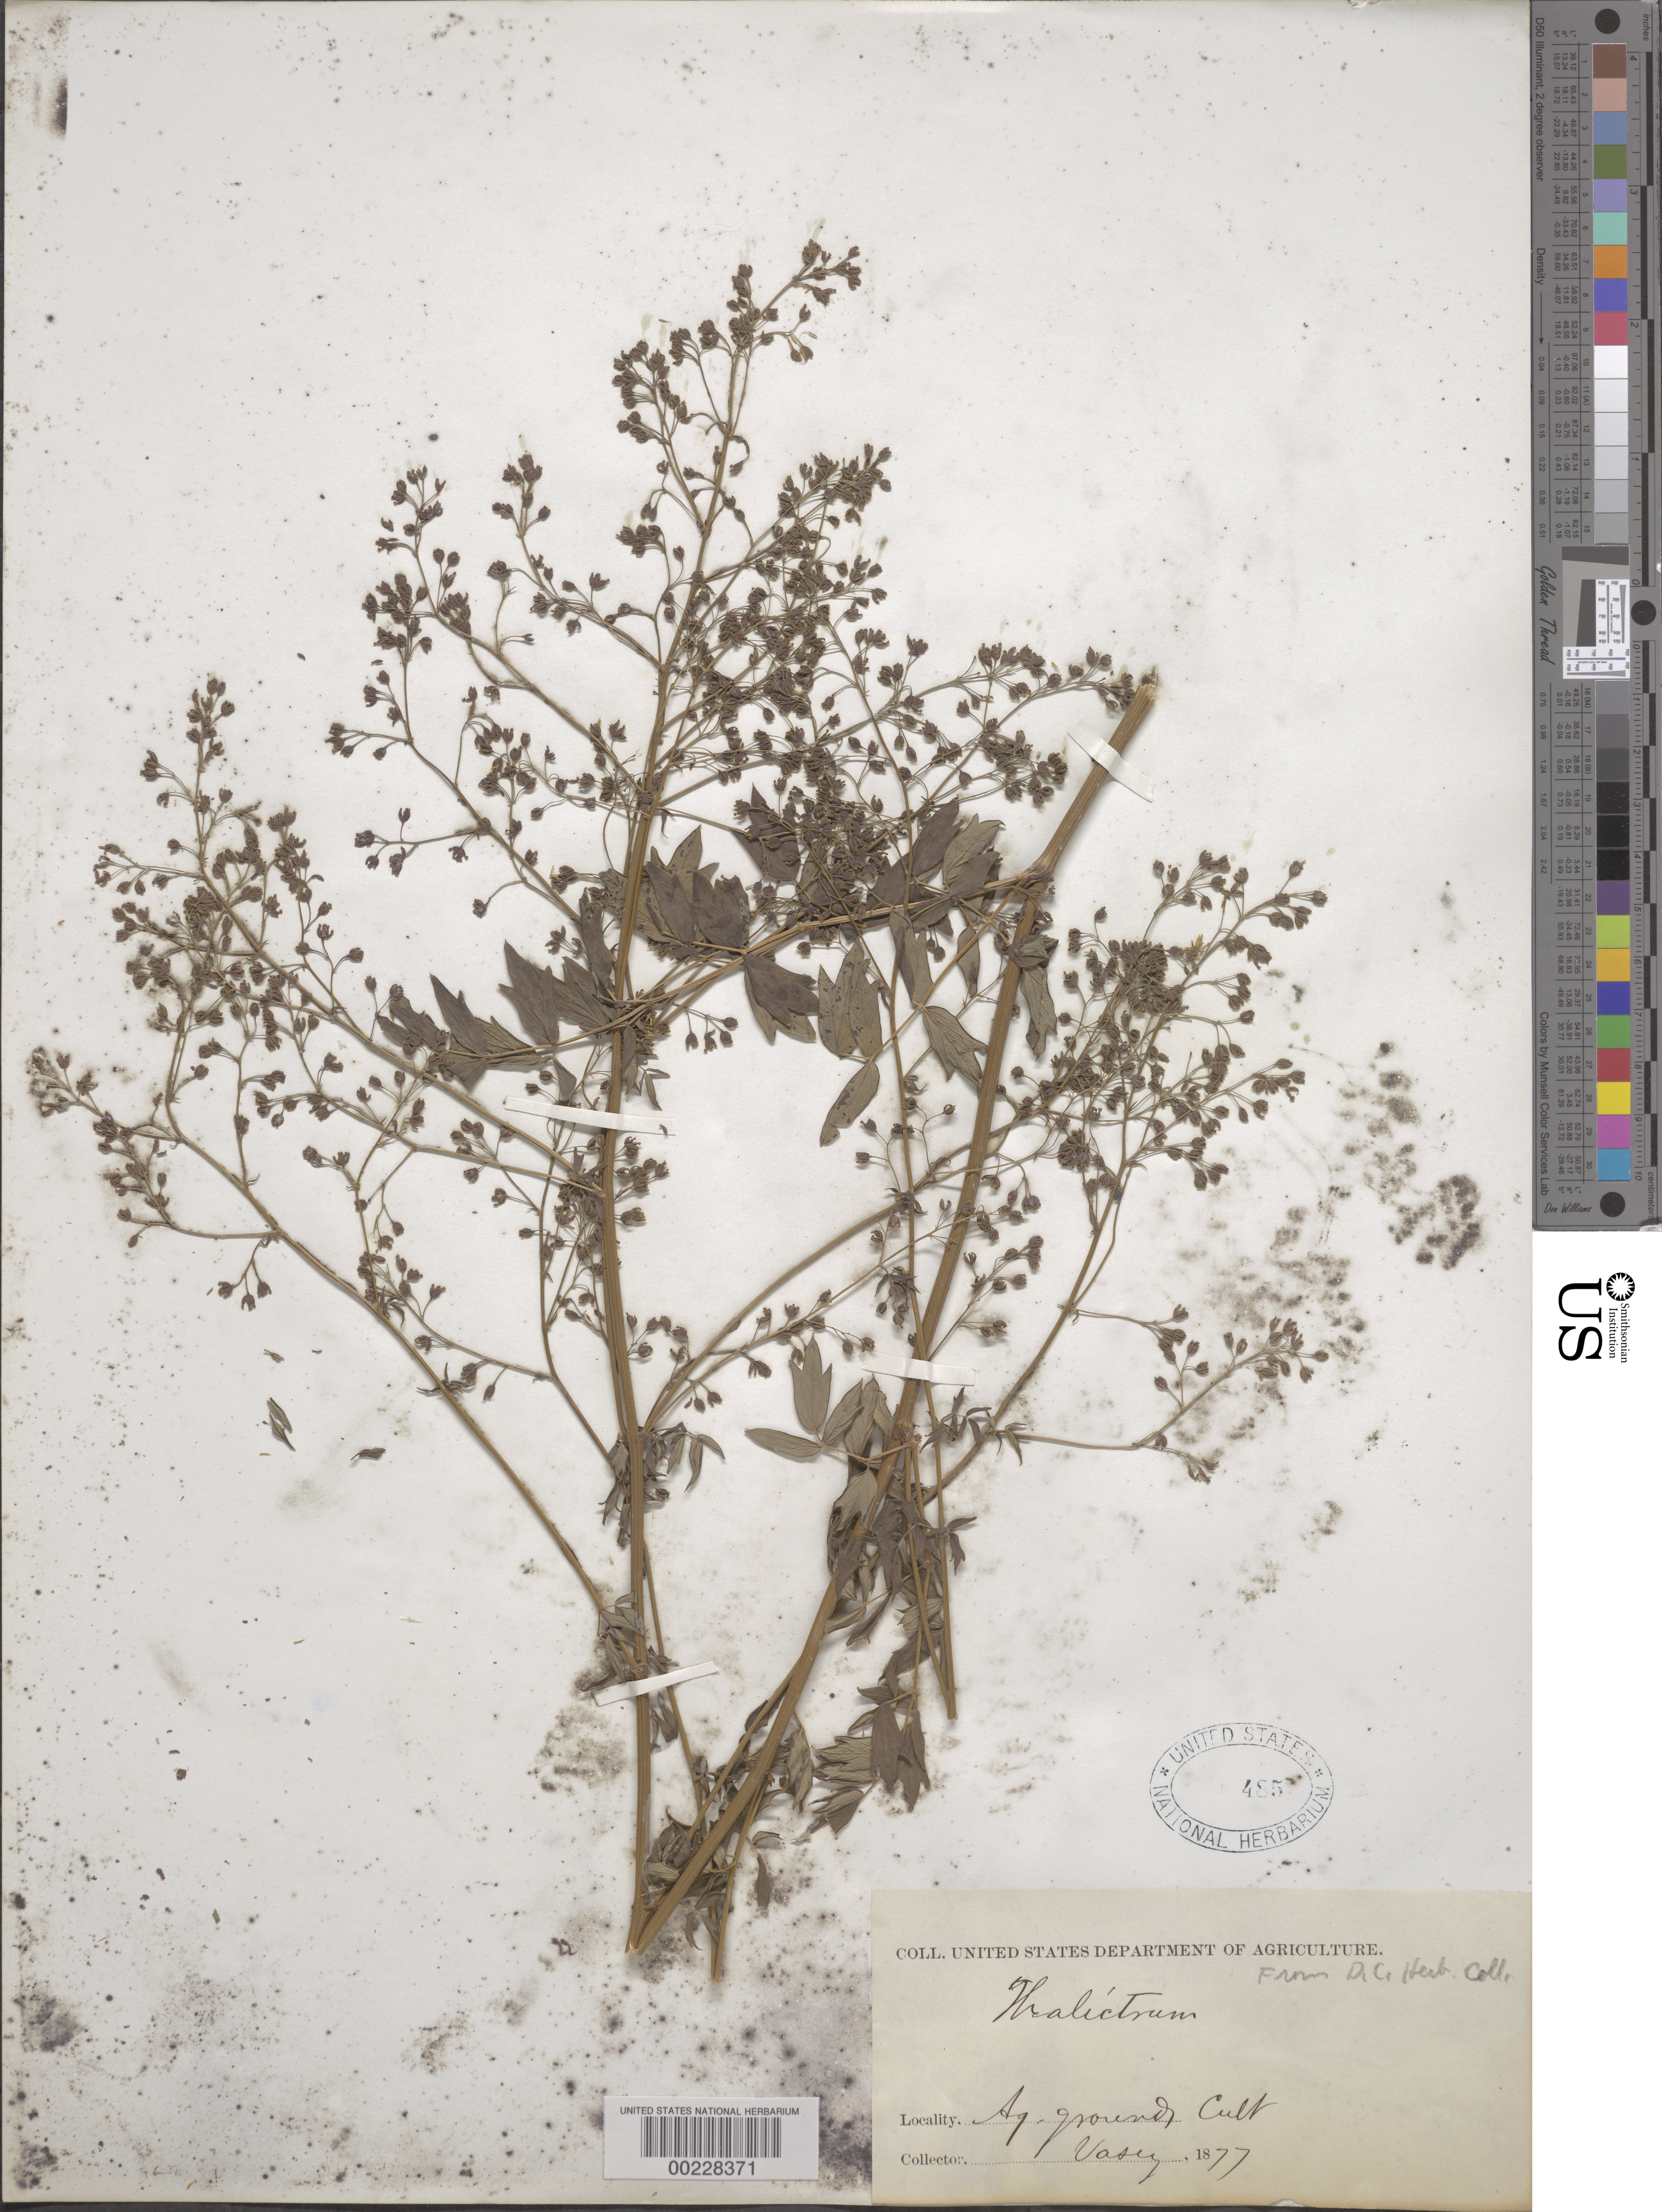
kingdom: Plantae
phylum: Tracheophyta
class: Magnoliopsida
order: Ranunculales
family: Ranunculaceae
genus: Thalictrum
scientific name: Thalictrum sp.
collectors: G. R. Vasey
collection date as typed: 1877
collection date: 1877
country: United States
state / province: District of Columbia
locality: Agricultural grounds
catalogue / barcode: US 485